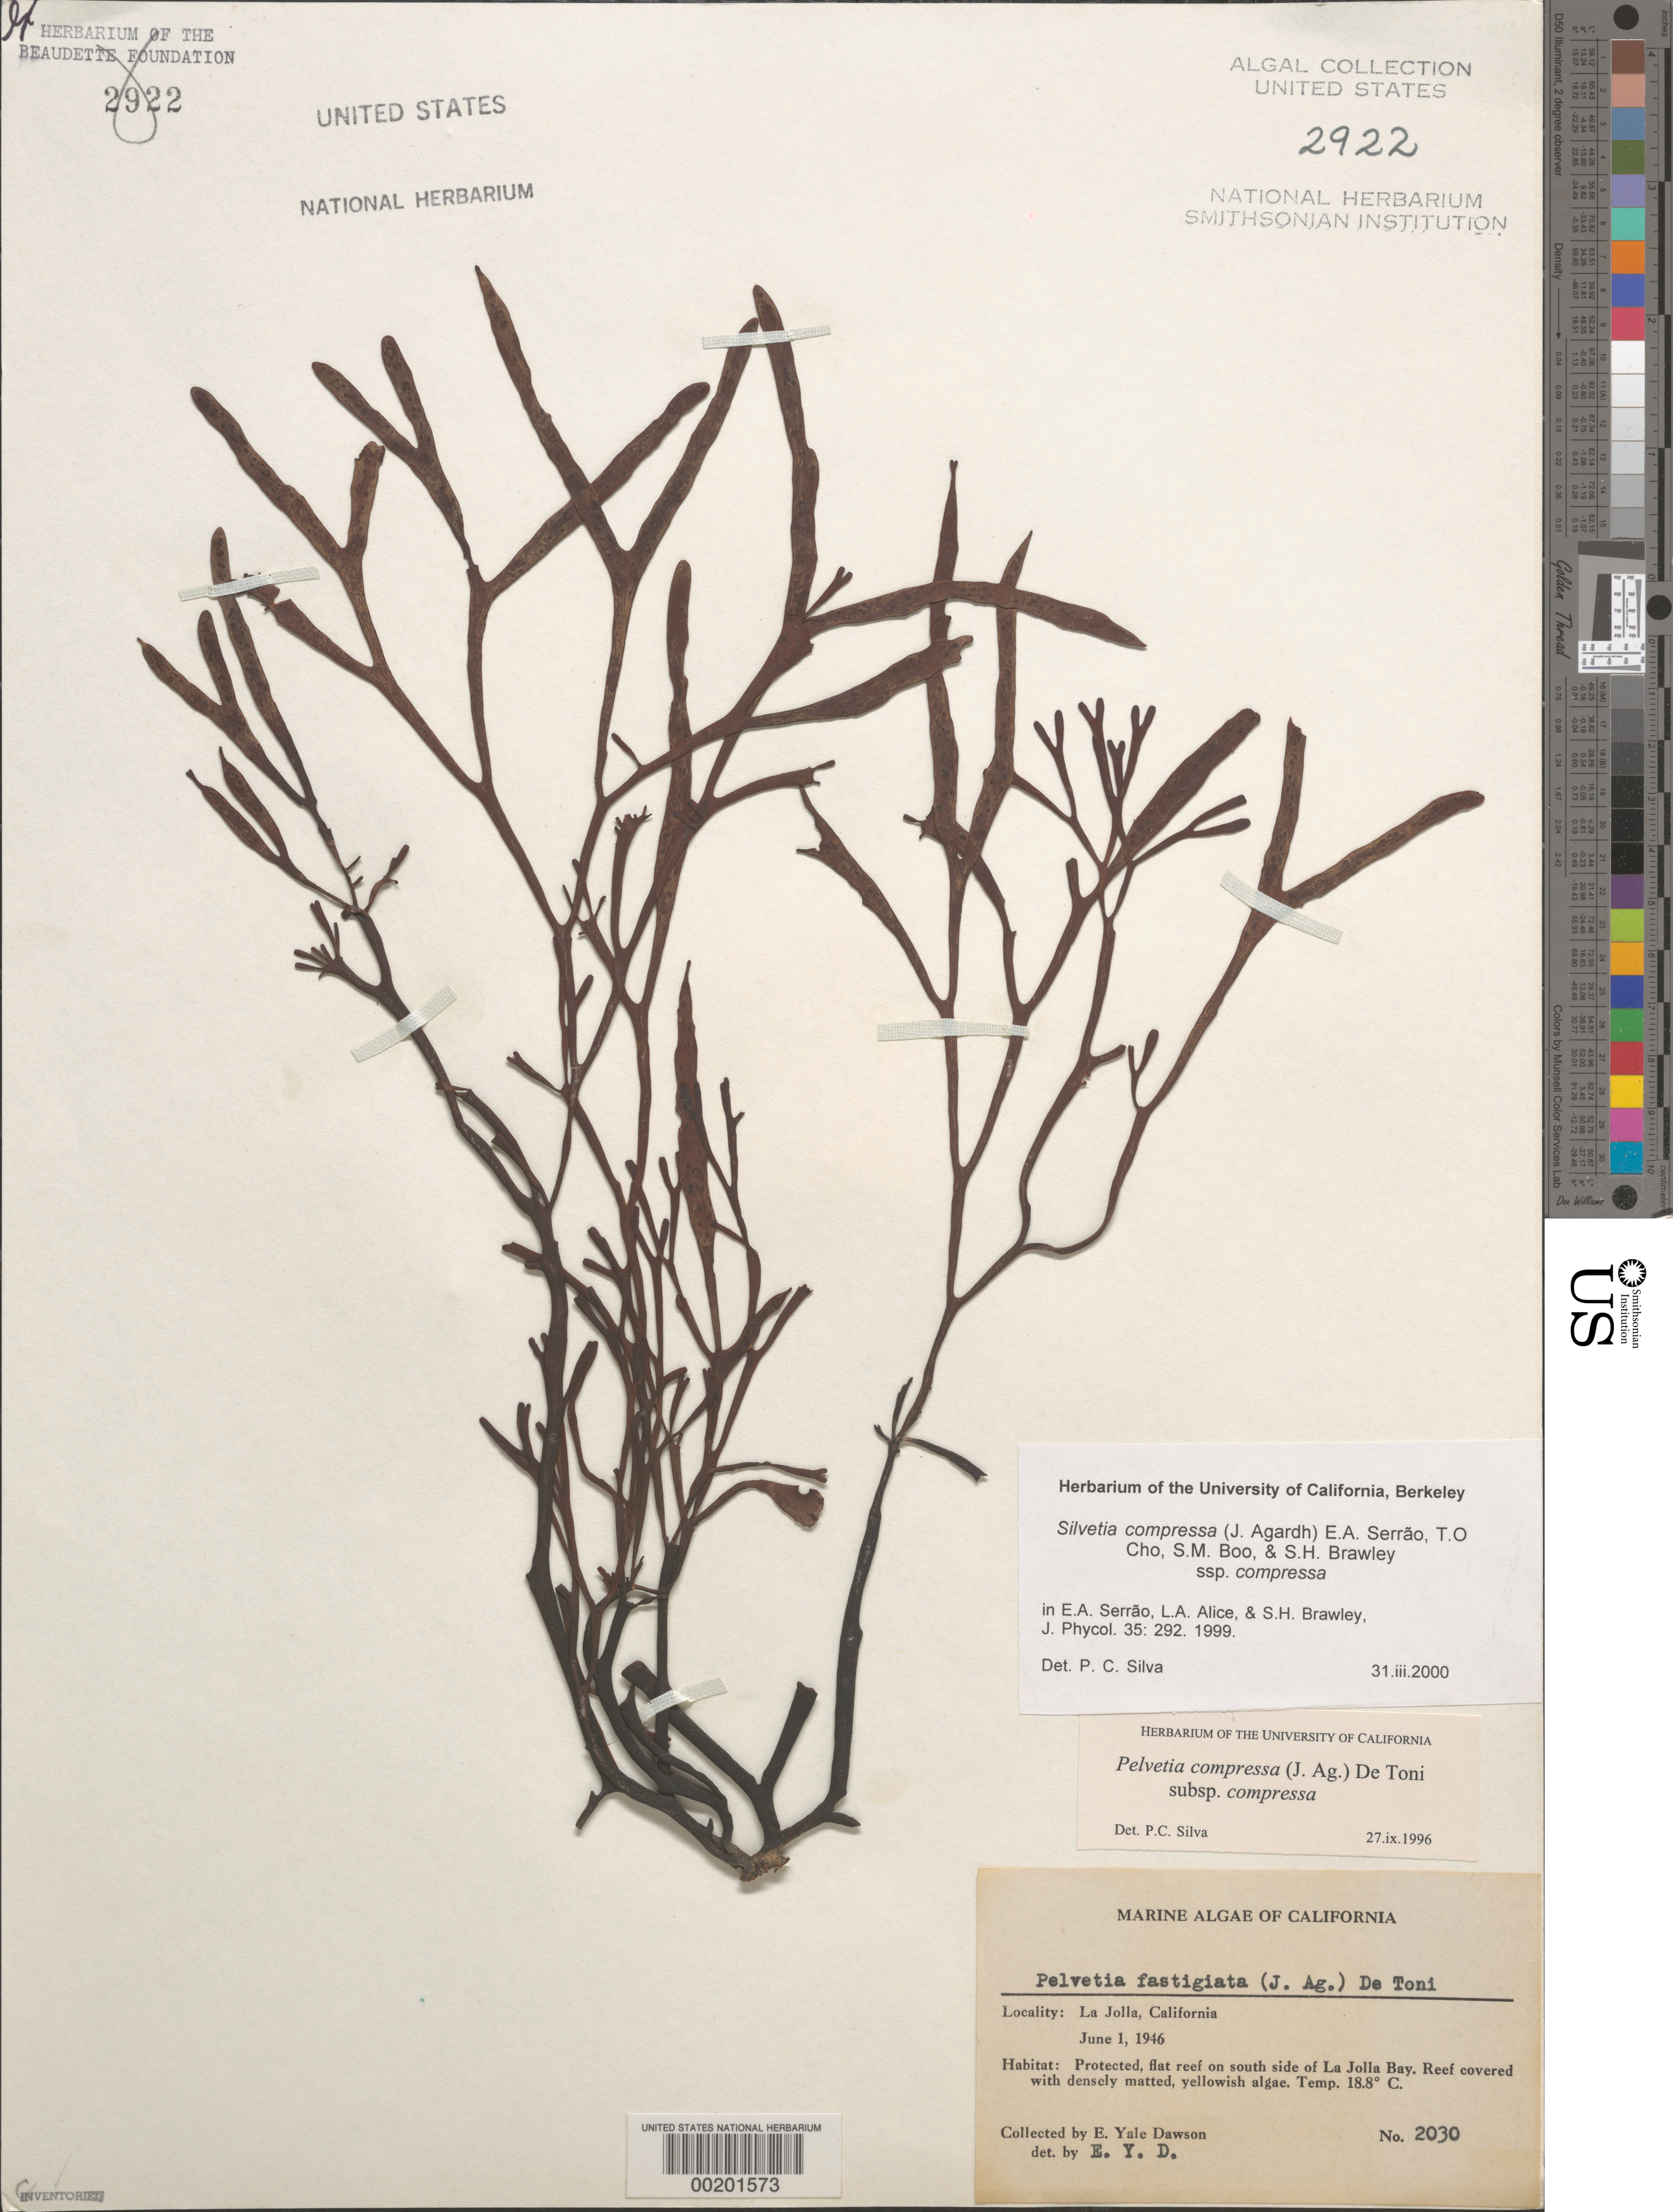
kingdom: Chromista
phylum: Ochrophyta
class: Phaeophyceae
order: Fucales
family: Fucaceae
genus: Silvetia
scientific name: Silvetia compressa subsp. compressa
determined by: Silva, P. C.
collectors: E. Y. Dawson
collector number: EYD 2030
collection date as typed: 01 Jun 1946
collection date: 1946-06-01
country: United States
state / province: California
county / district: San Diego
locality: La Jolla, south side of La Jolla Bay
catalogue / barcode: US 2922